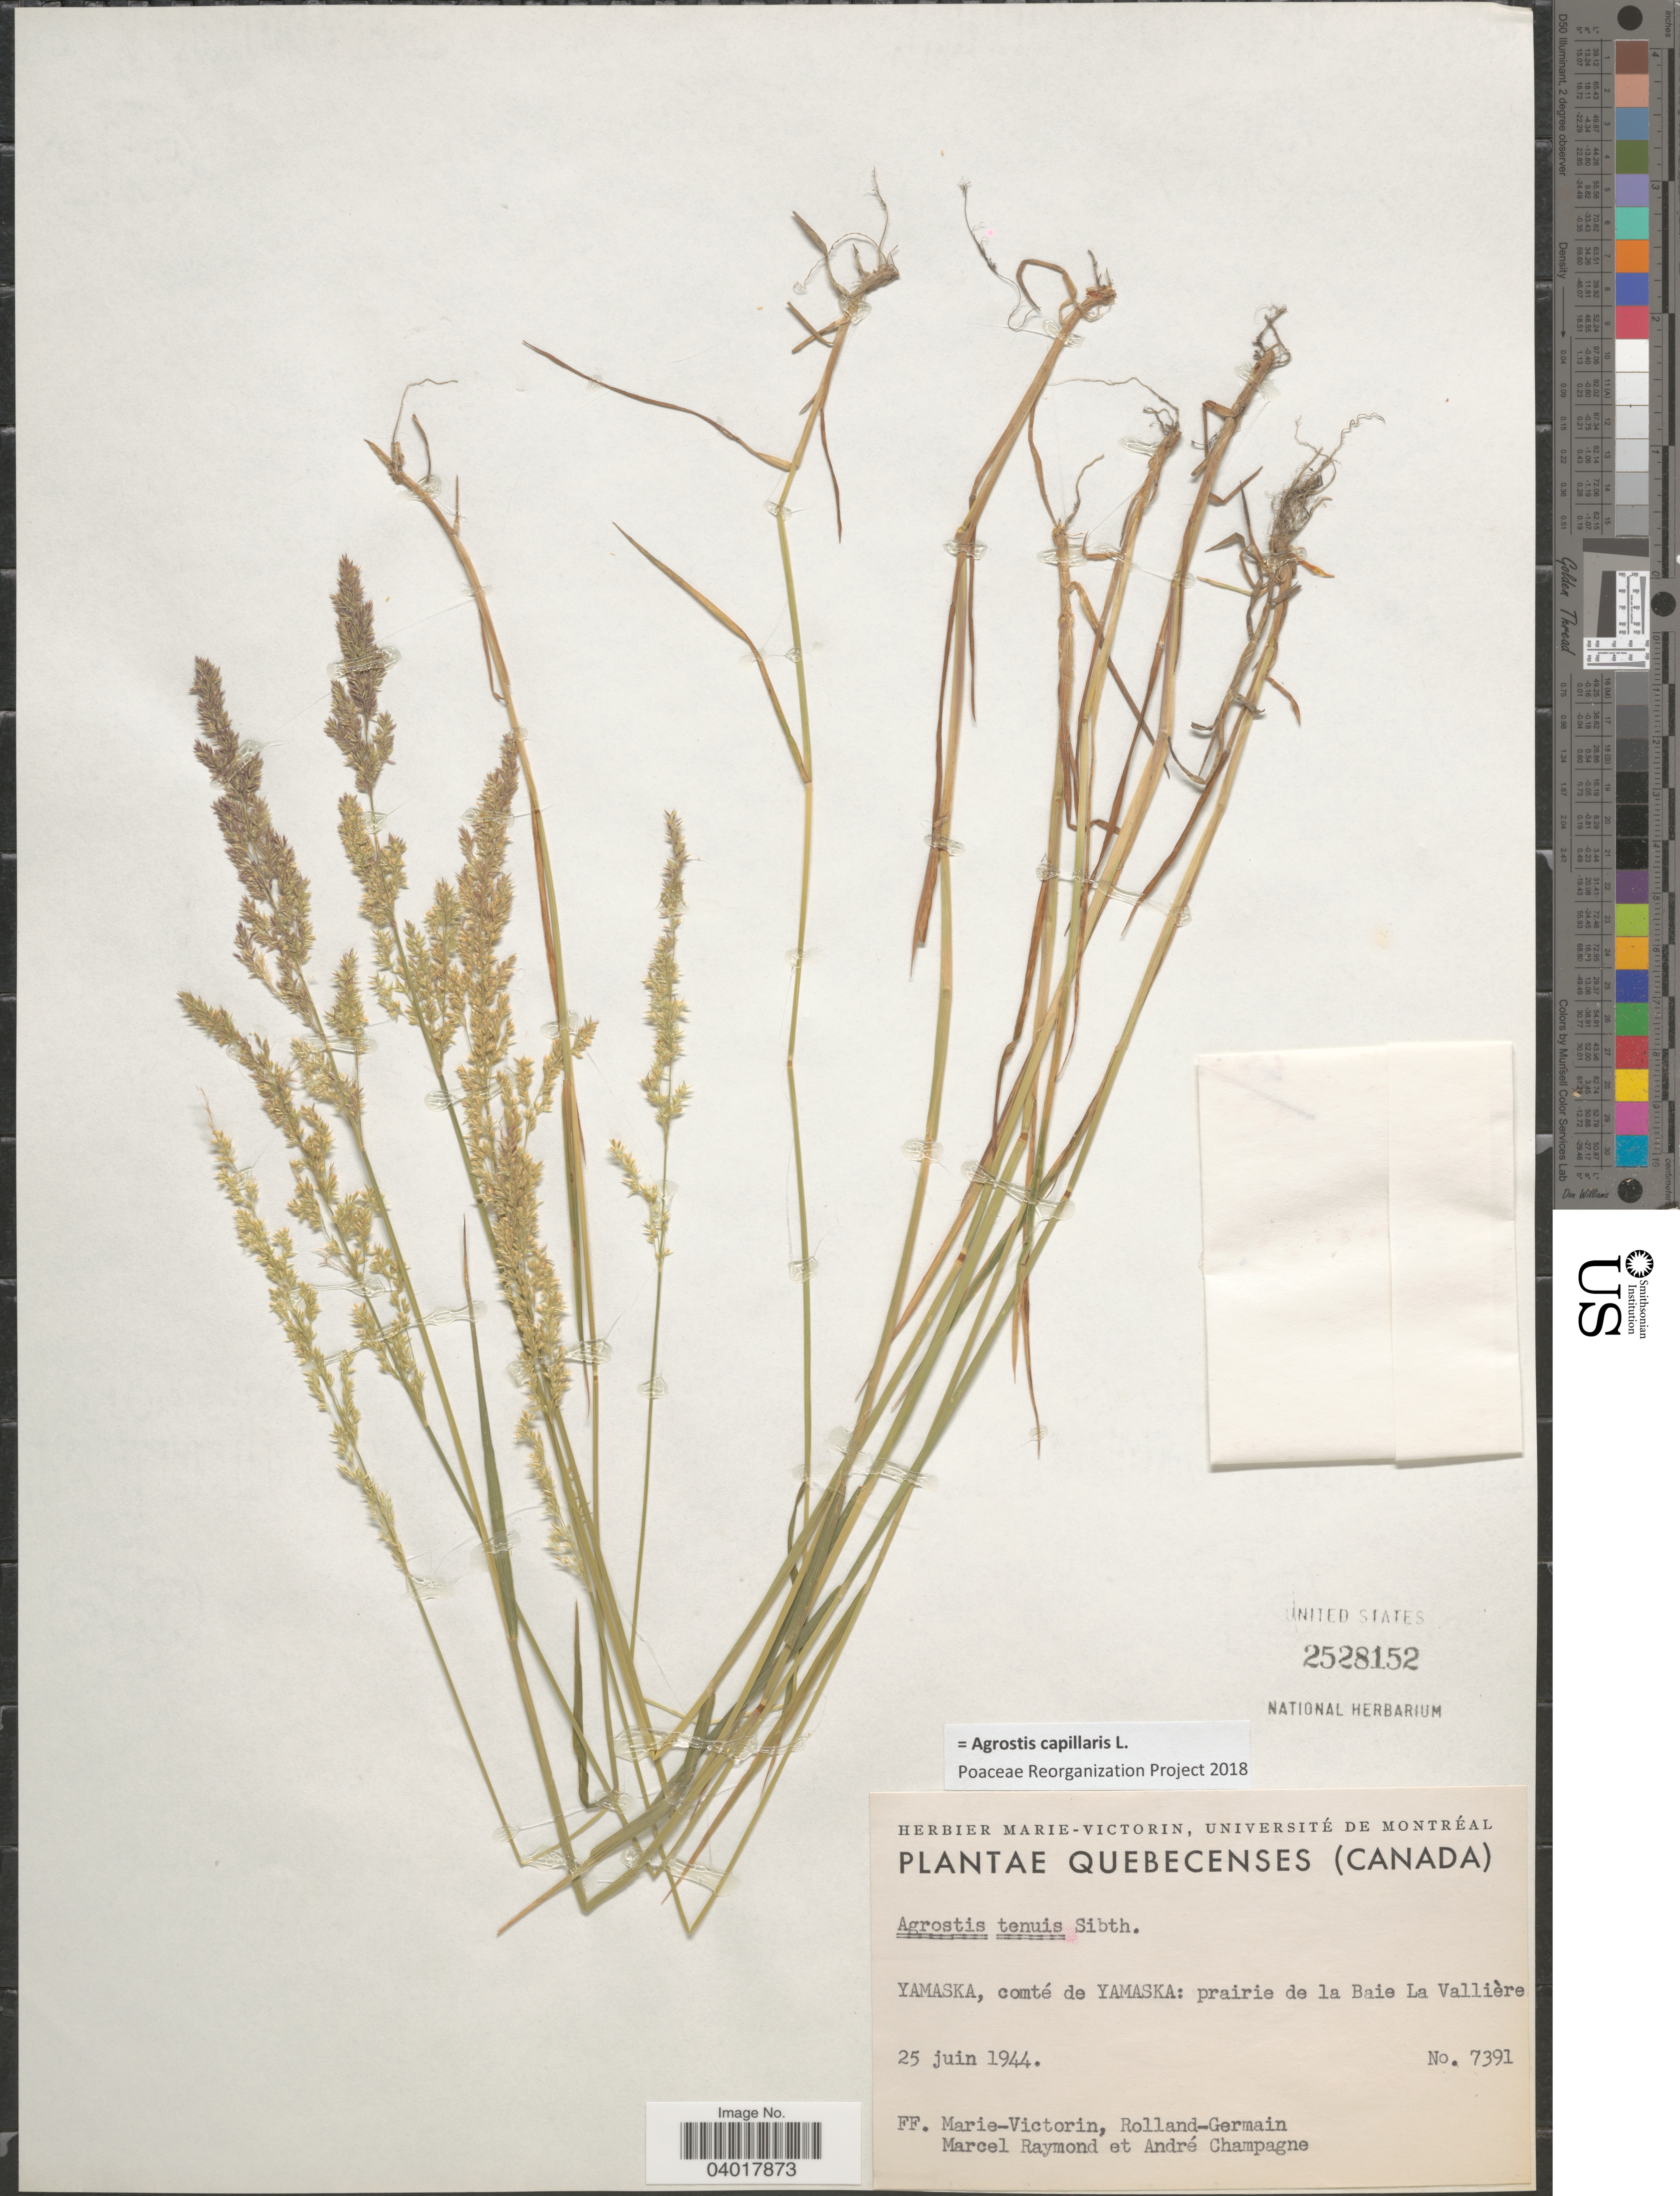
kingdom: Plantae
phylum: Tracheophyta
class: Liliopsida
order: Poales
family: Poaceae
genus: Agrostis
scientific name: Agrostis capillaris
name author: L.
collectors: F. Marie-Victorin, Rolland-Germain, M. Raymond & A. Champagne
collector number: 7391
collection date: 1944-06-25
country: Canada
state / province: Quebec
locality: Yamaska, comté de Yamaska: prairie de la Baie La Vallière.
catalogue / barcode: US 2528152